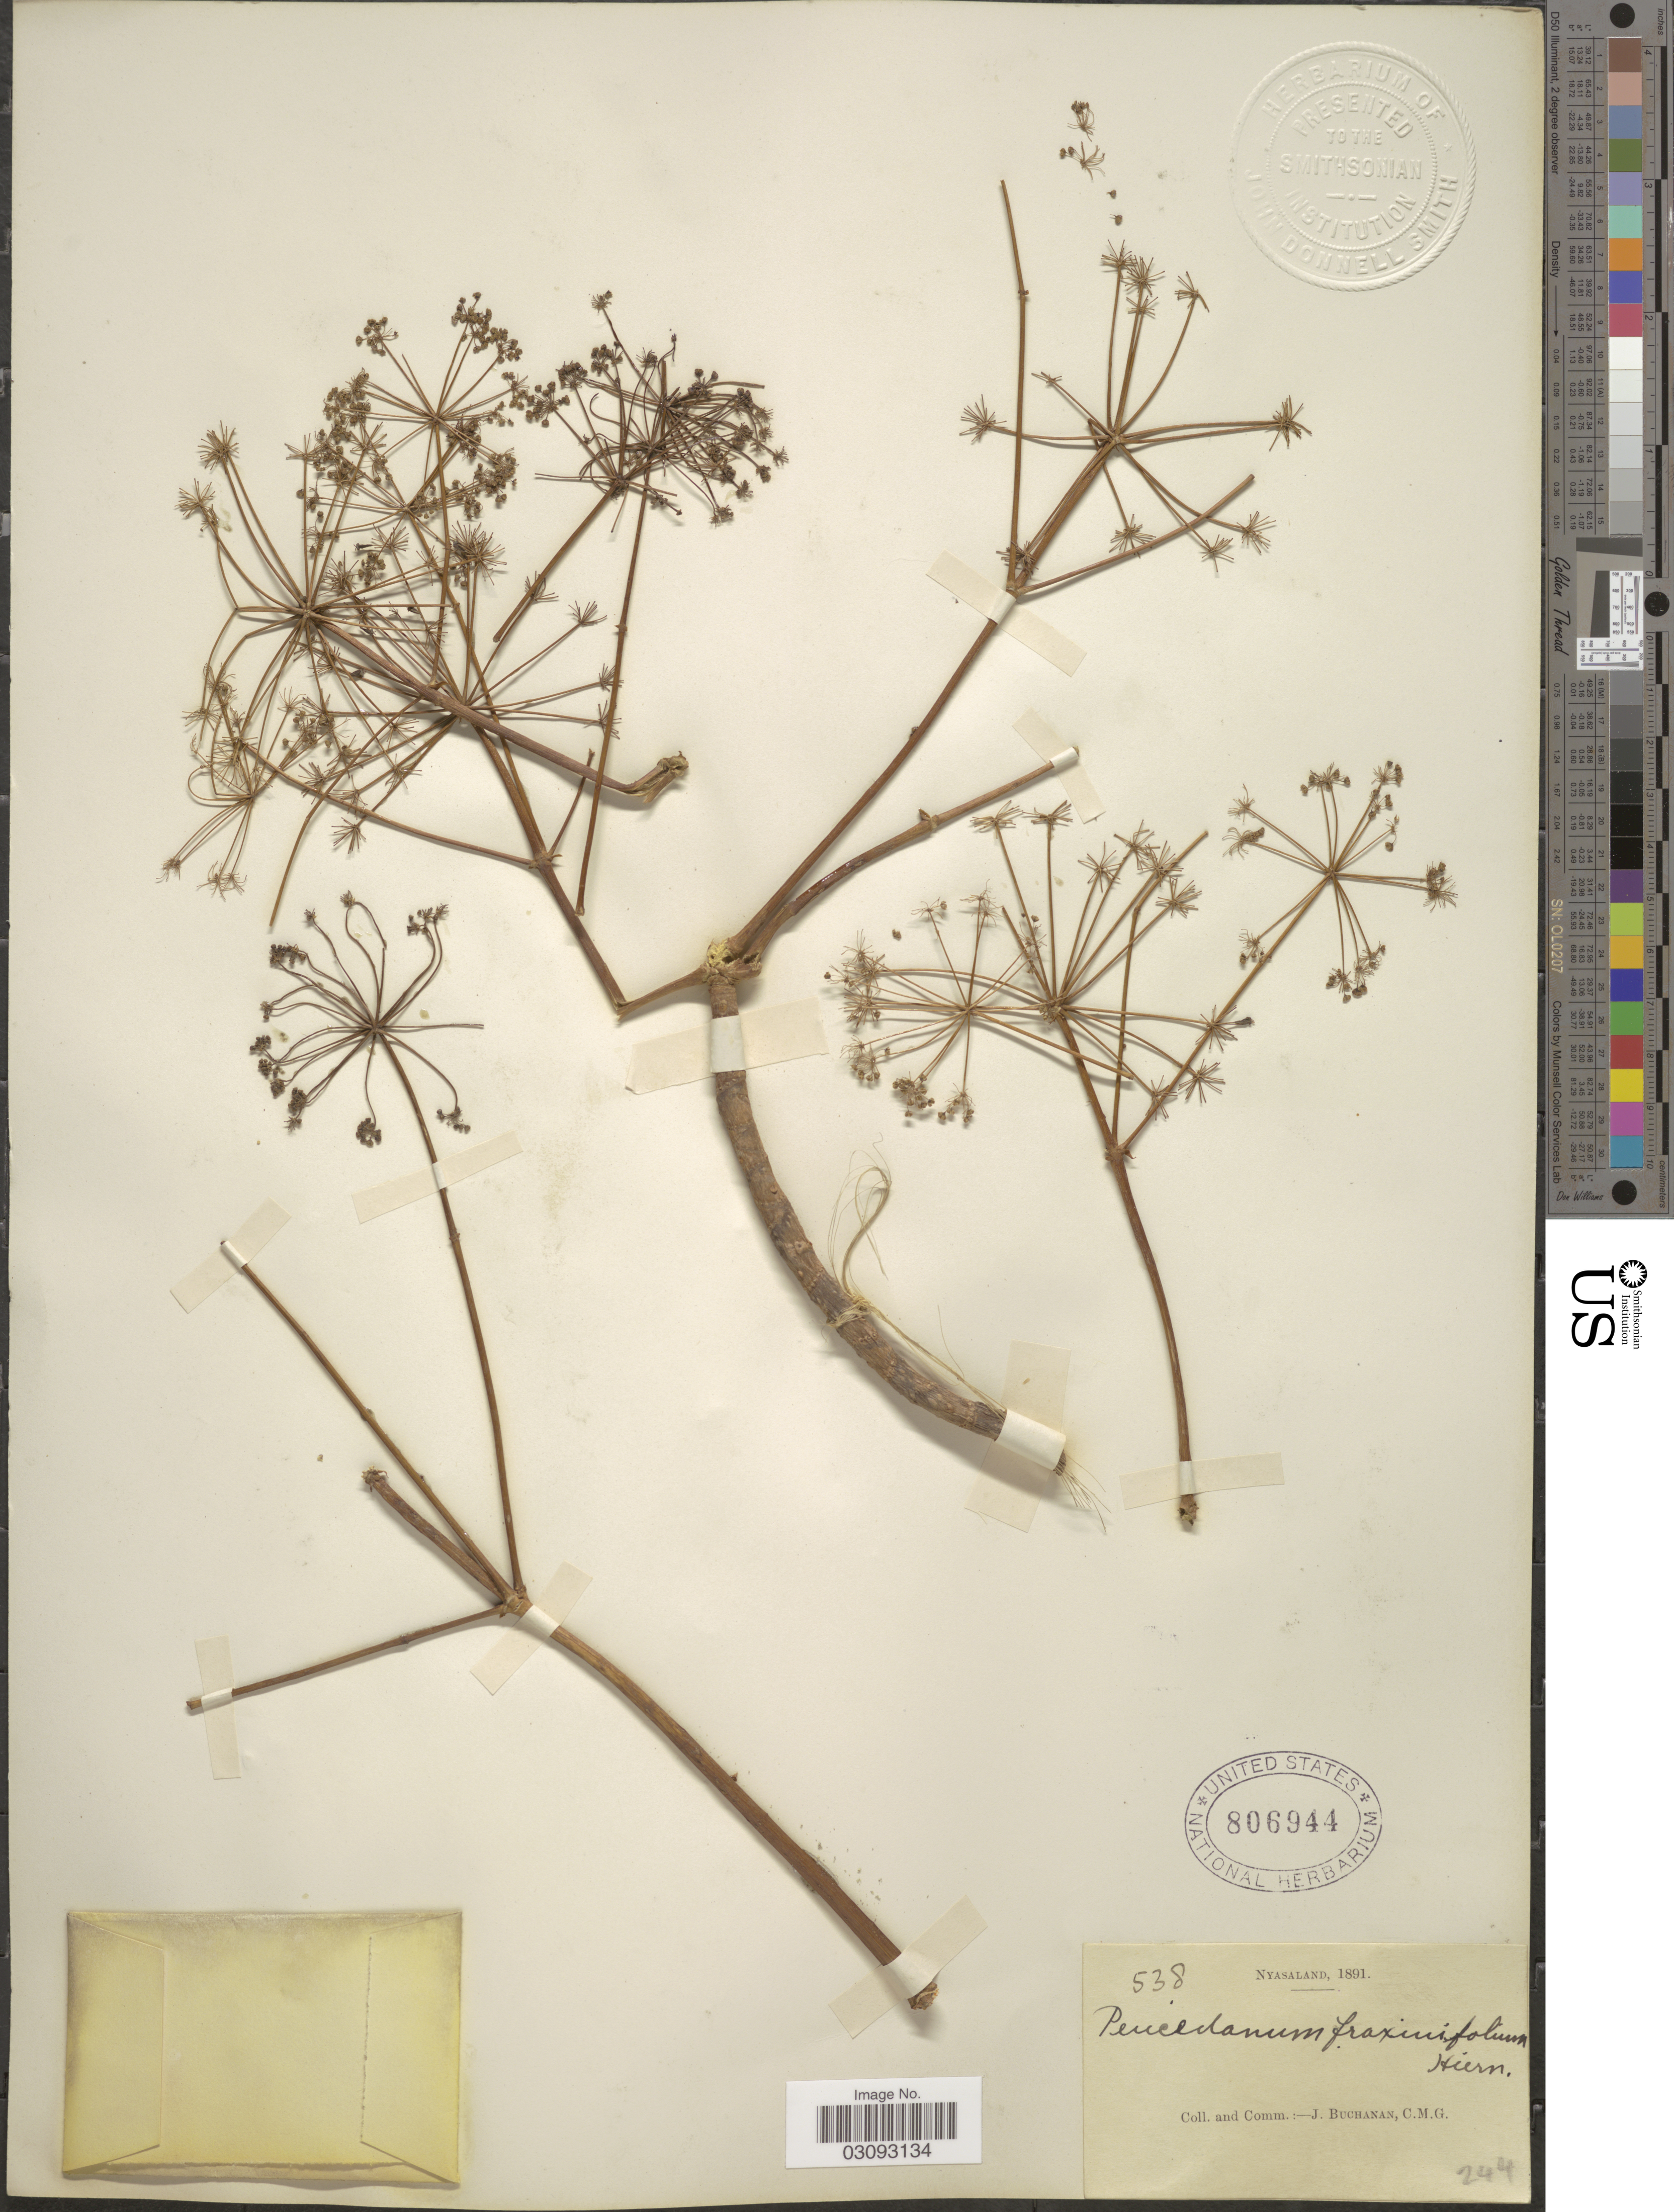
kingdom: Plantae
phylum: Tracheophyta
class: Magnoliopsida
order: Apiales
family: Apiaceae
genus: Peucedanum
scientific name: Peucedanum fraxinifolium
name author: Hiern ex Oliv.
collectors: J. Buchanan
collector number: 538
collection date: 1891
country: Malawi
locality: Nyasaland.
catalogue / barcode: US 806944